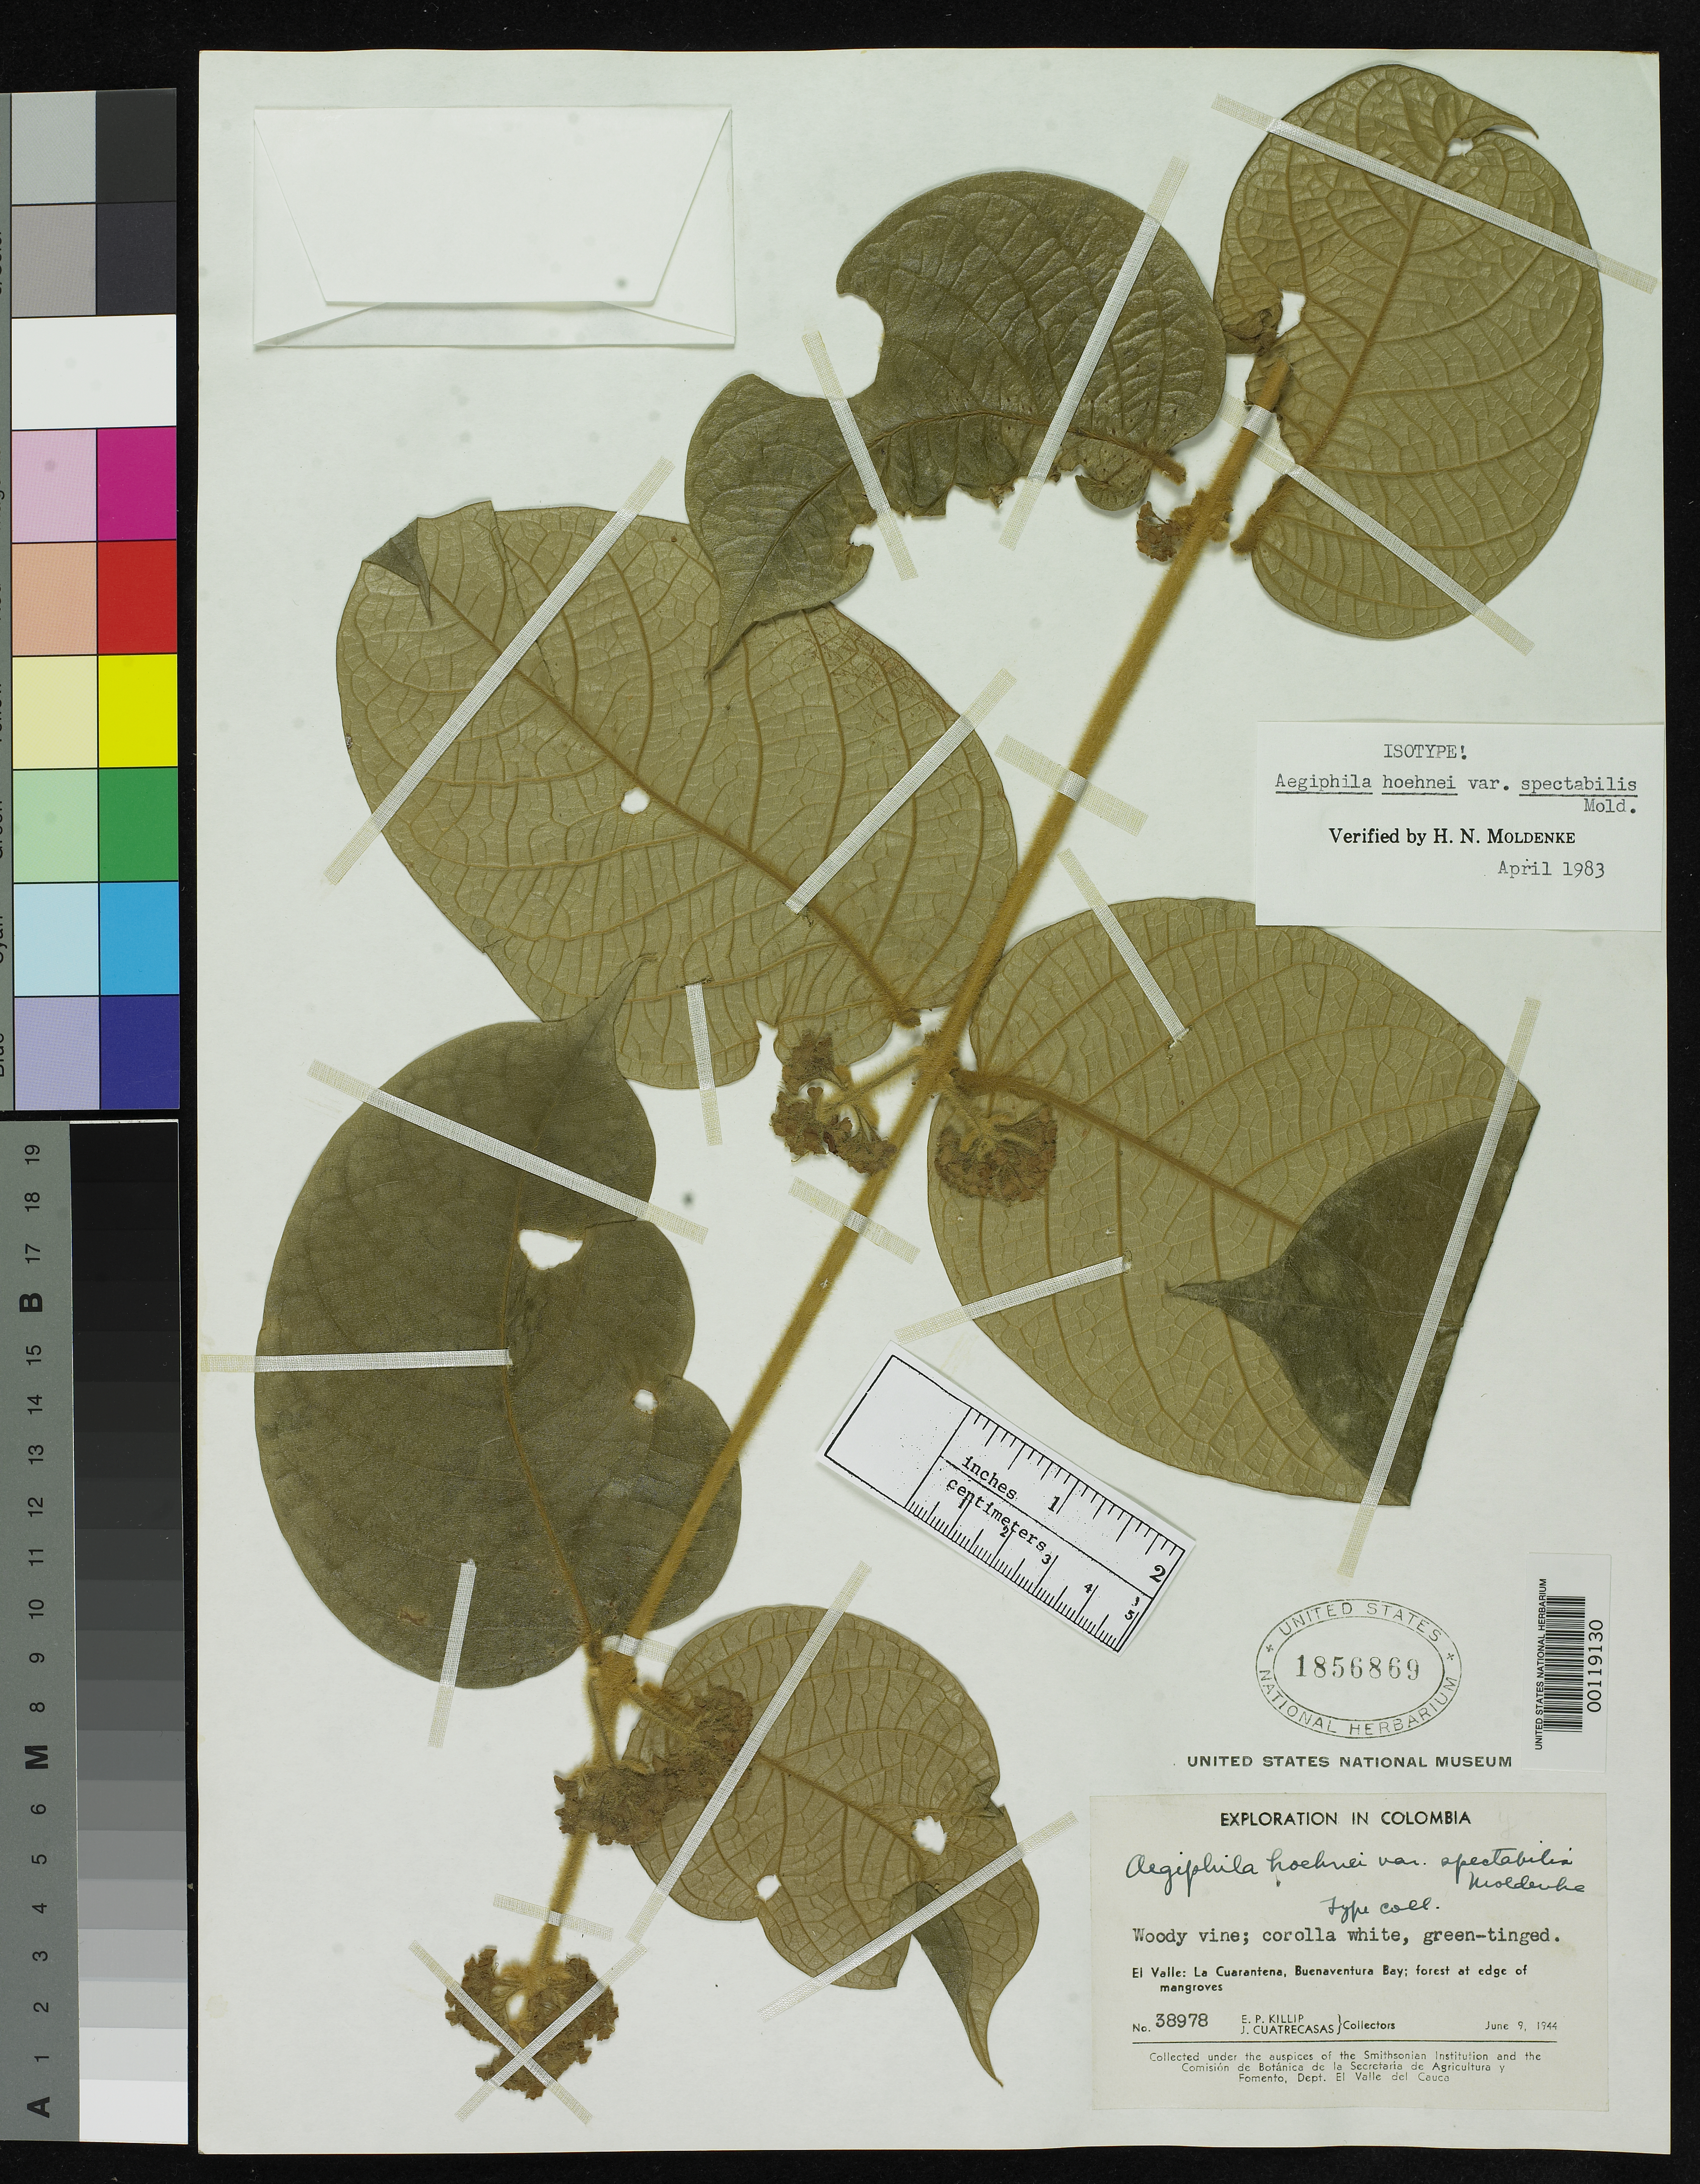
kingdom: Plantae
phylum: Tracheophyta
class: Magnoliopsida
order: Lamiales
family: Lamiaceae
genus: Aegiphila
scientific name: Aegiphila hoehnei var. spectabilis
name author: Moldenke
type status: Isotype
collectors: E. P. Killip & J. Cuatrecasas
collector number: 38978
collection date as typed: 09 Jun 1944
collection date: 1944-06-09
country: Colombia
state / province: Valle del Cauca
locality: La Cuaran Tena, Buena Ventura Bay.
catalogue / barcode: US 1856869